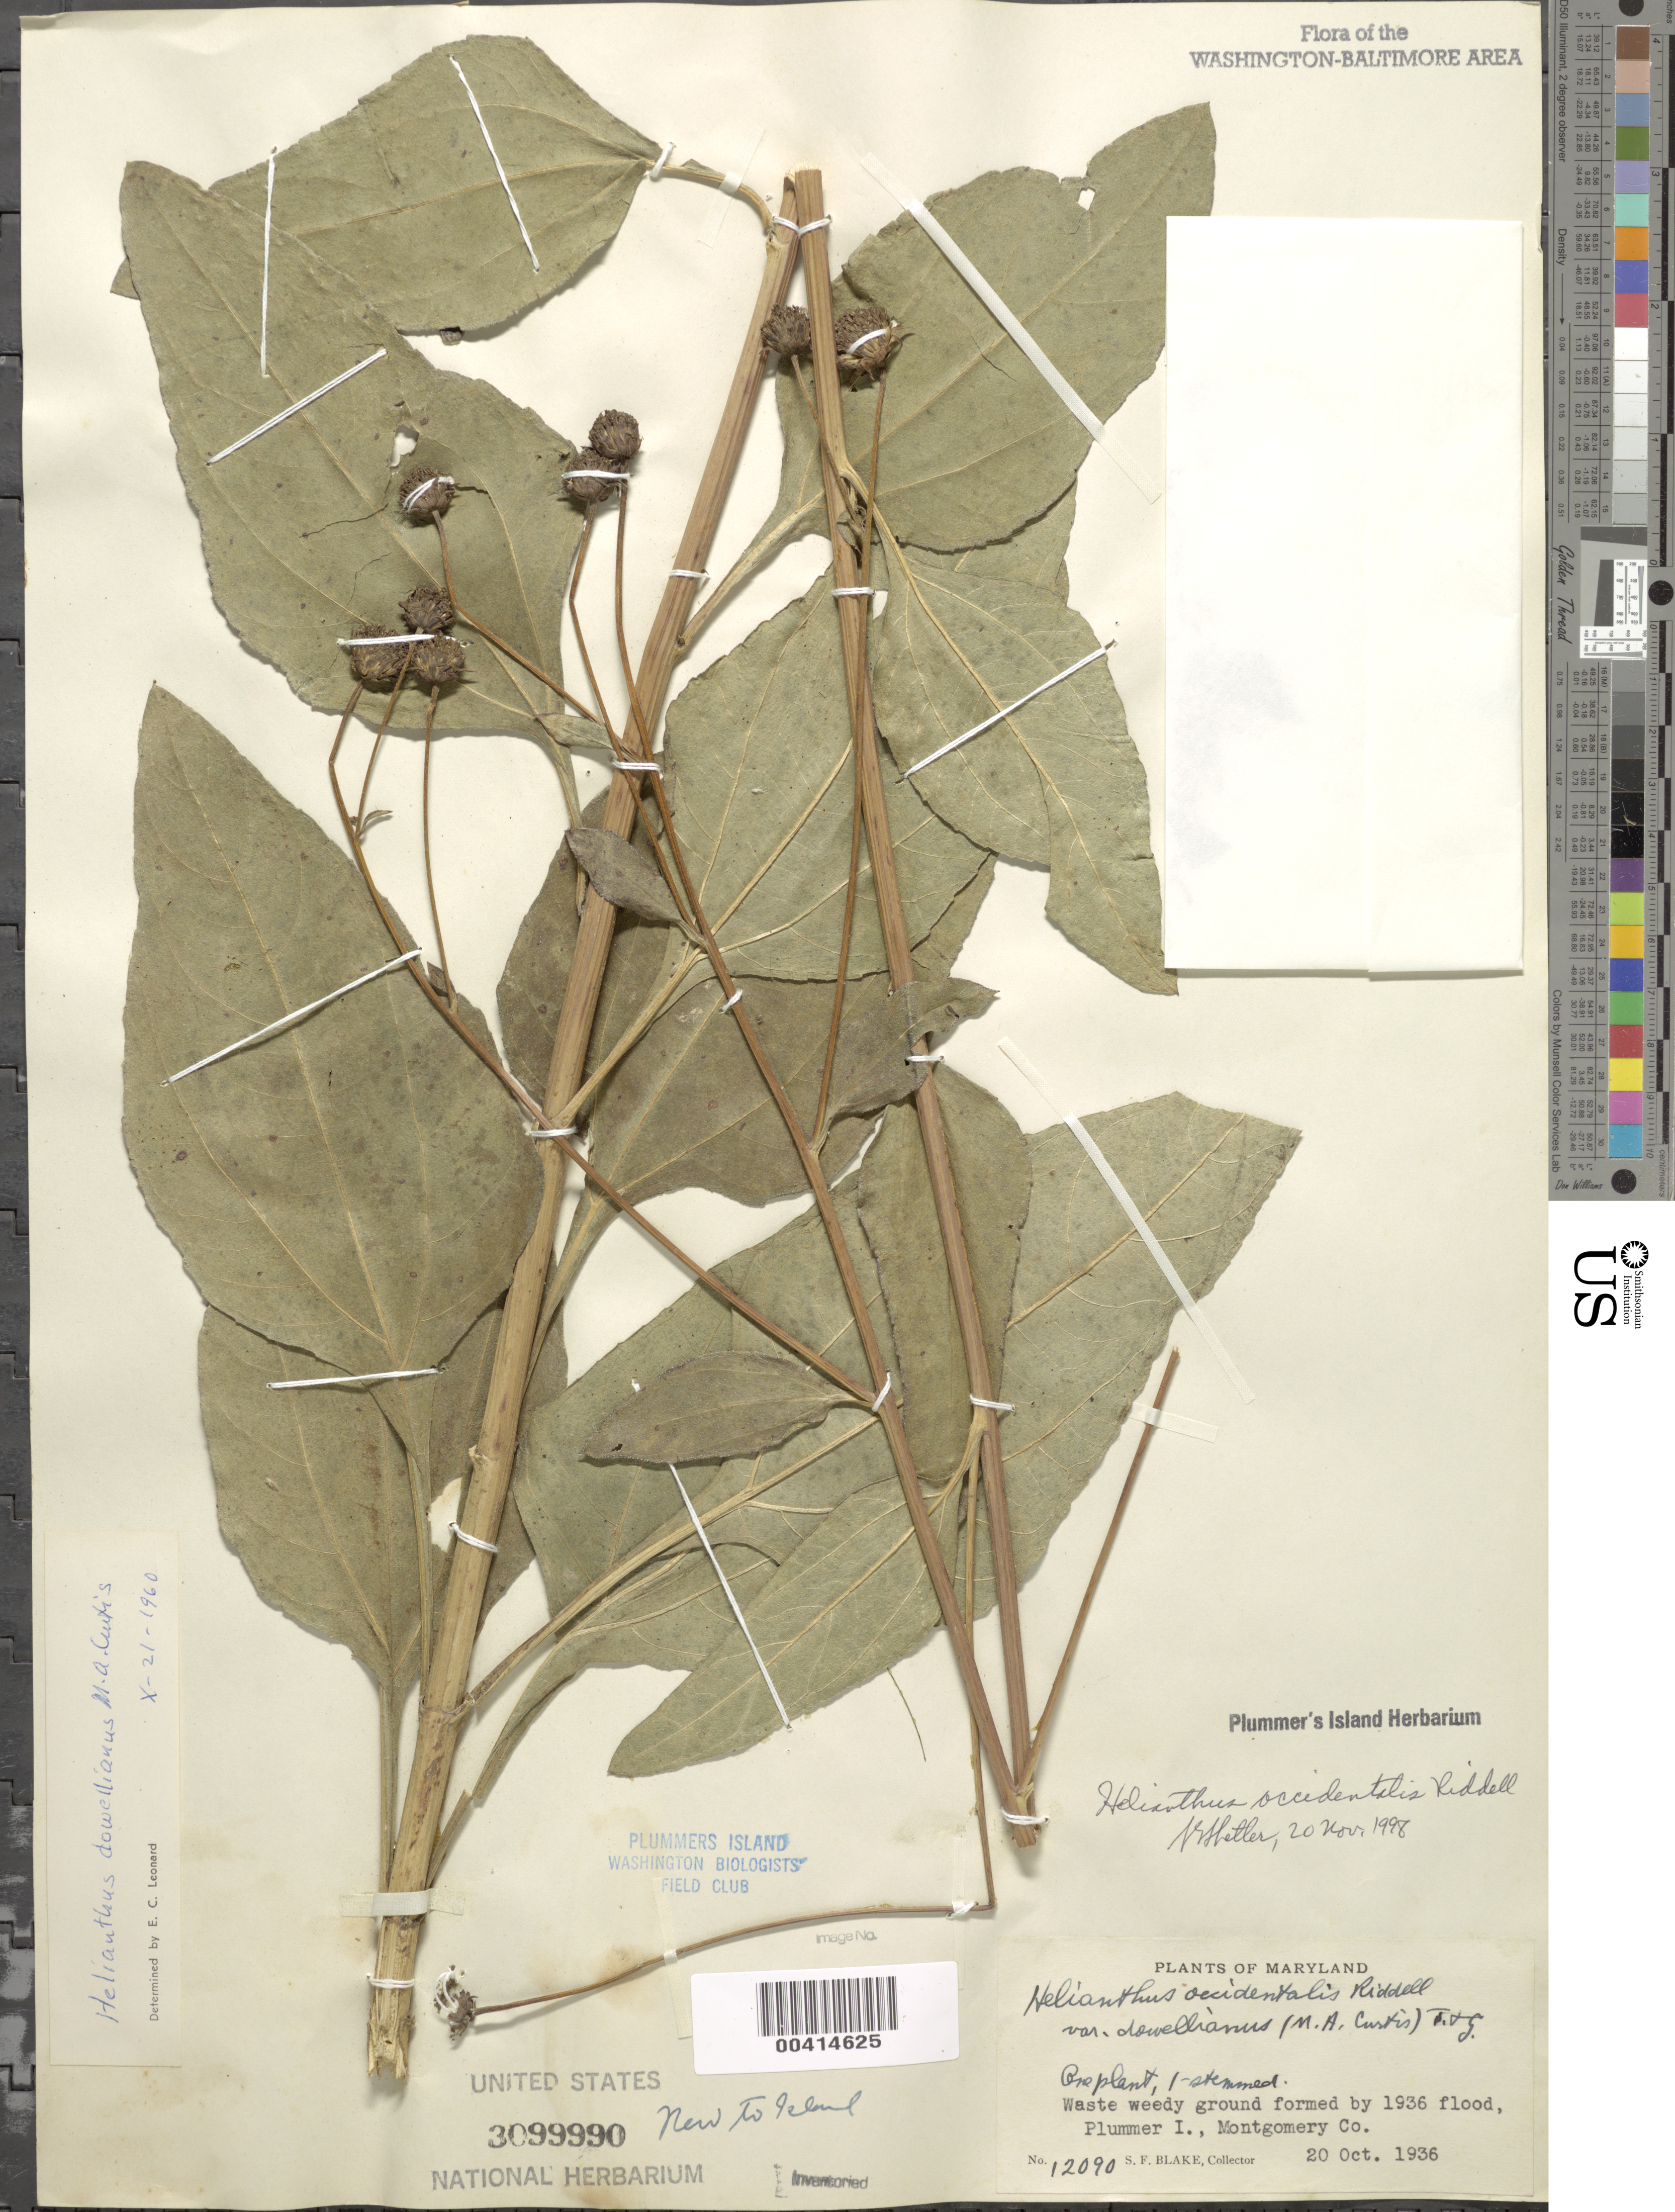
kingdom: Plantae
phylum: Tracheophyta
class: Magnoliopsida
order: Asterales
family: Asteraceae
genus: Helianthus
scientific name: Helianthus occidentalis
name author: Riddell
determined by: Shetler, Stanwyn G., (US), NMNH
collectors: S. Blake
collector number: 12090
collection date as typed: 20 Oct 1936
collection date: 1936-10-20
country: United States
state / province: Maryland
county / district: Montgomery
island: Plummers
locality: Plummer's Island; ground formed by 1936 flood C. & O. Canal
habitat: Waste weedy ground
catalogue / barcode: US 3099990